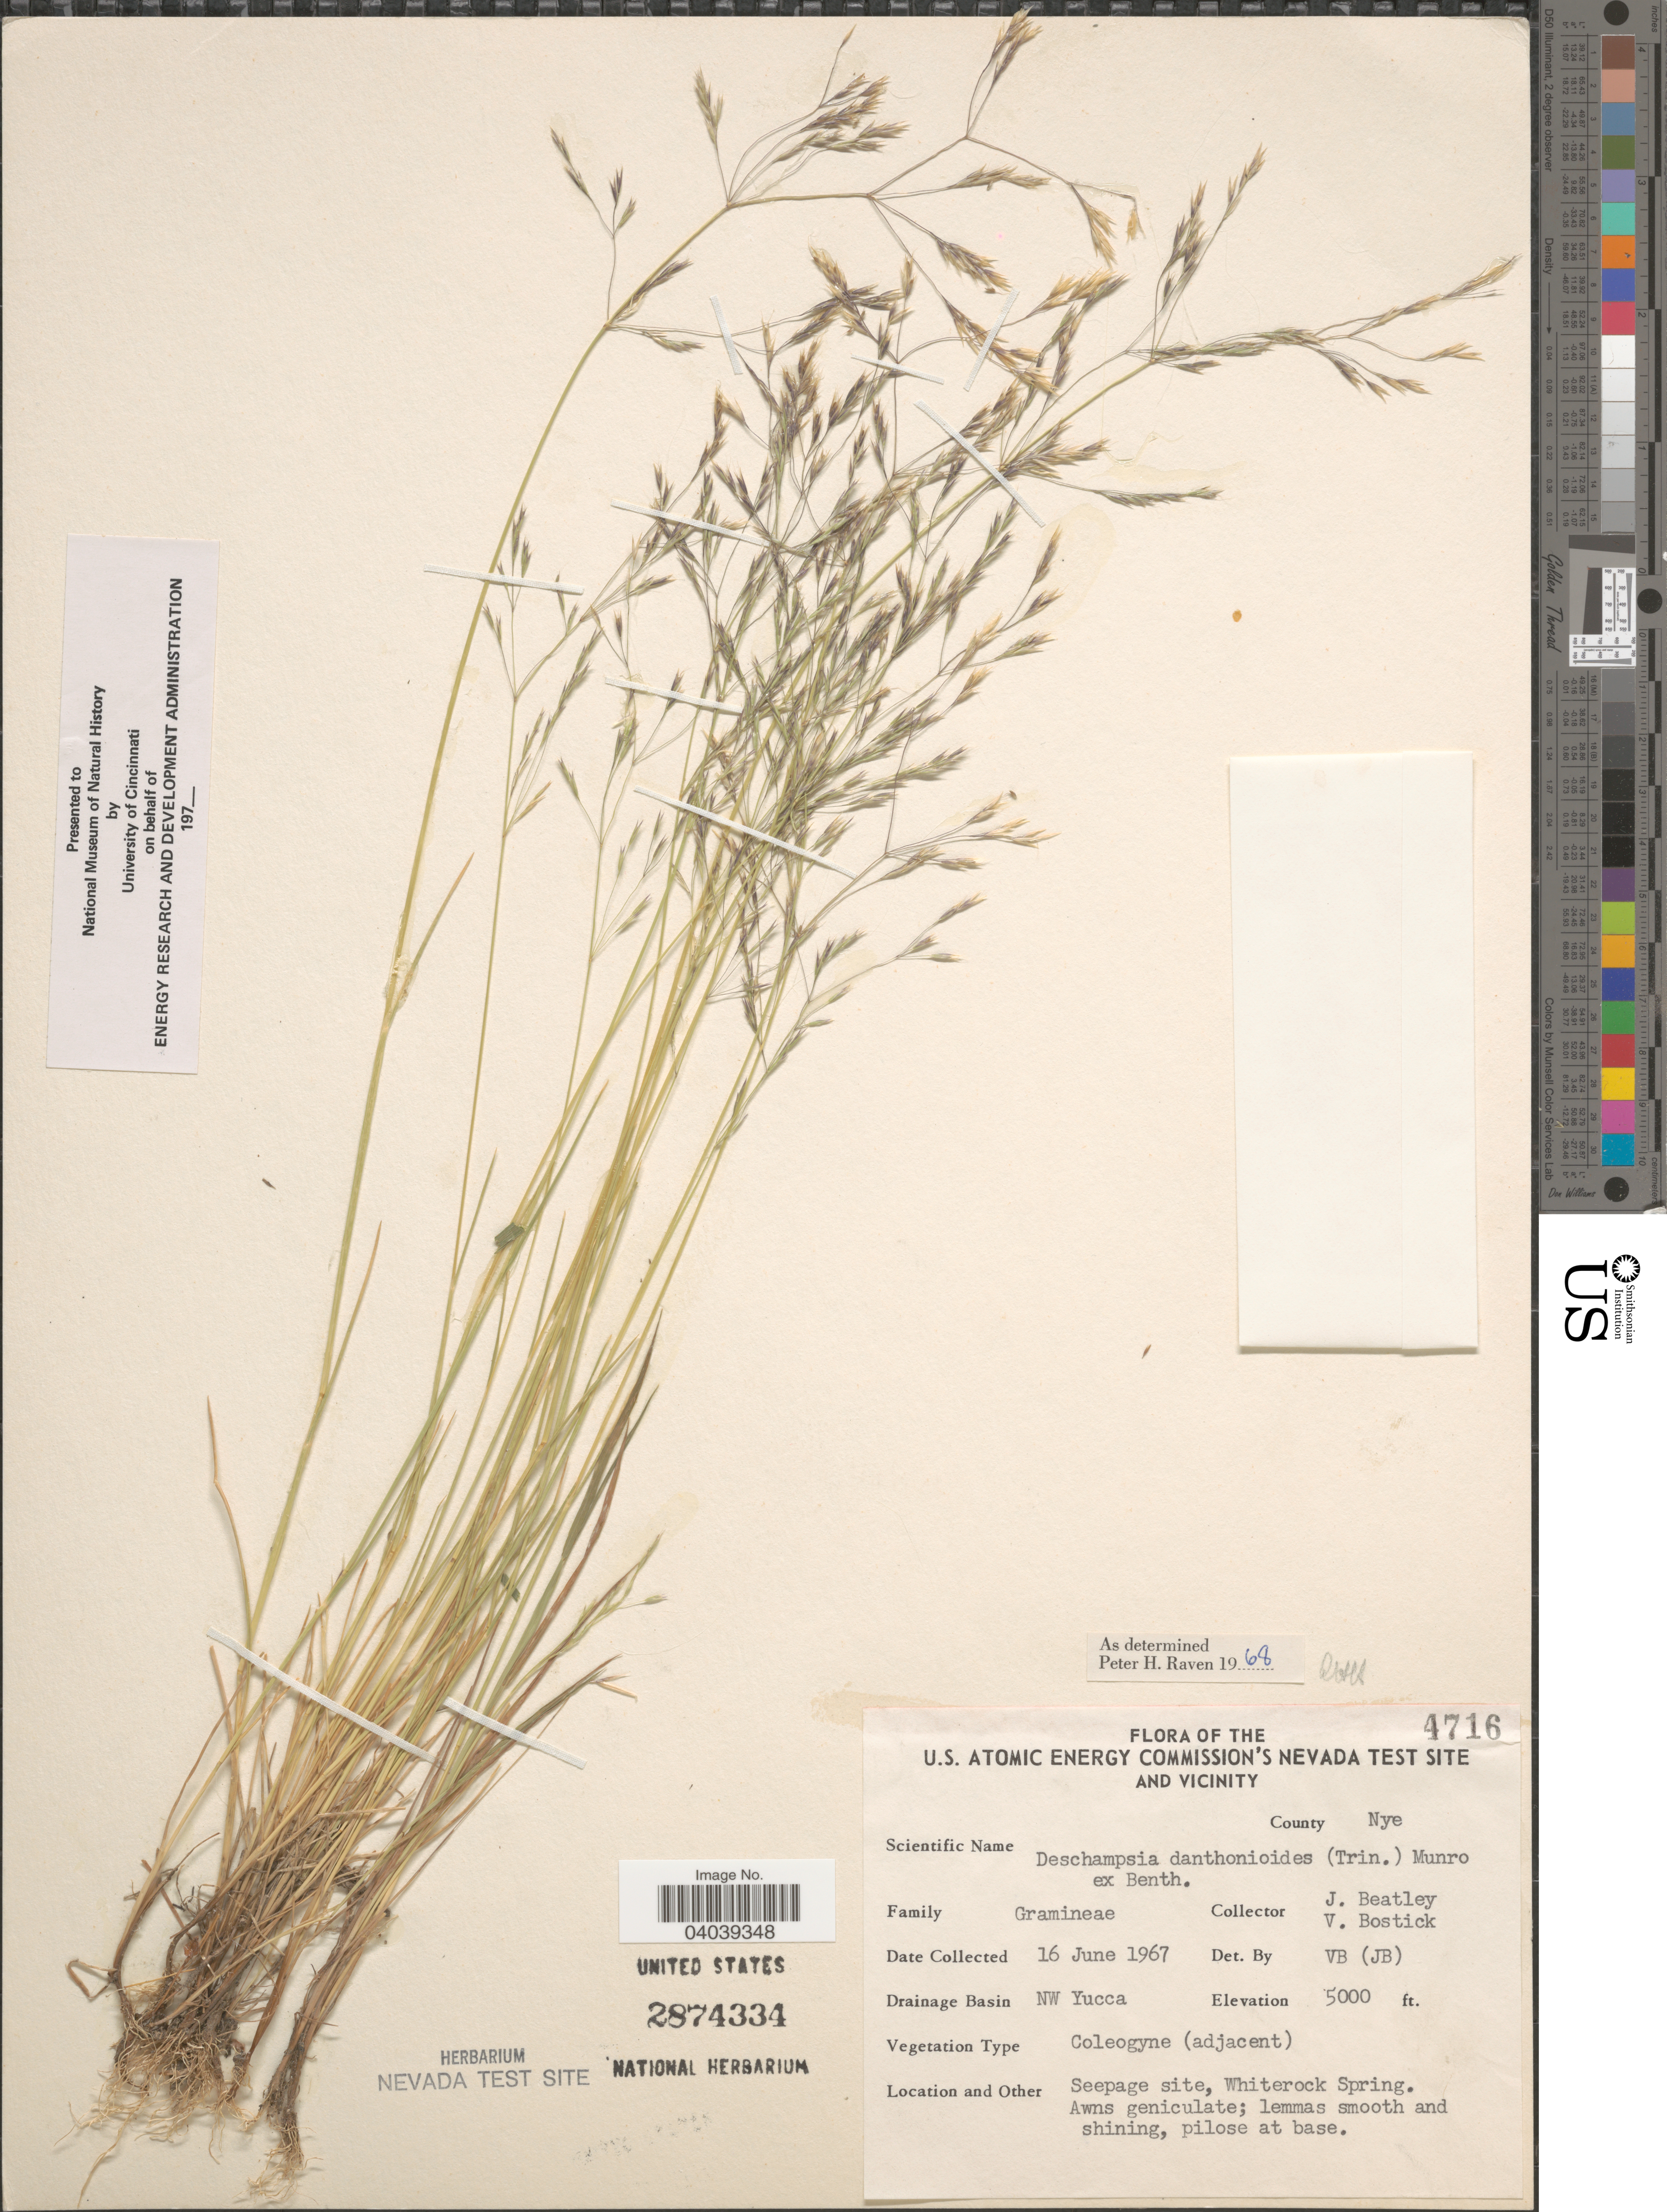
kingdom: Plantae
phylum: Tracheophyta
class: Liliopsida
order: Poales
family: Poaceae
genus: Deschampsia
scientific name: Deschampsia danthonioides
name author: (Trin.) Munro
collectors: J. C. Beatley & V. Bostick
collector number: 4716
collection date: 1967-06-16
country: United States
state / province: Nevada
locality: U.S. Atomic Energy Commission's Nevada test Site and vicinity. Drainage Basin NW Yucca. Seepage site, Whiterock Spring.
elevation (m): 1524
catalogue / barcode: US 2874334